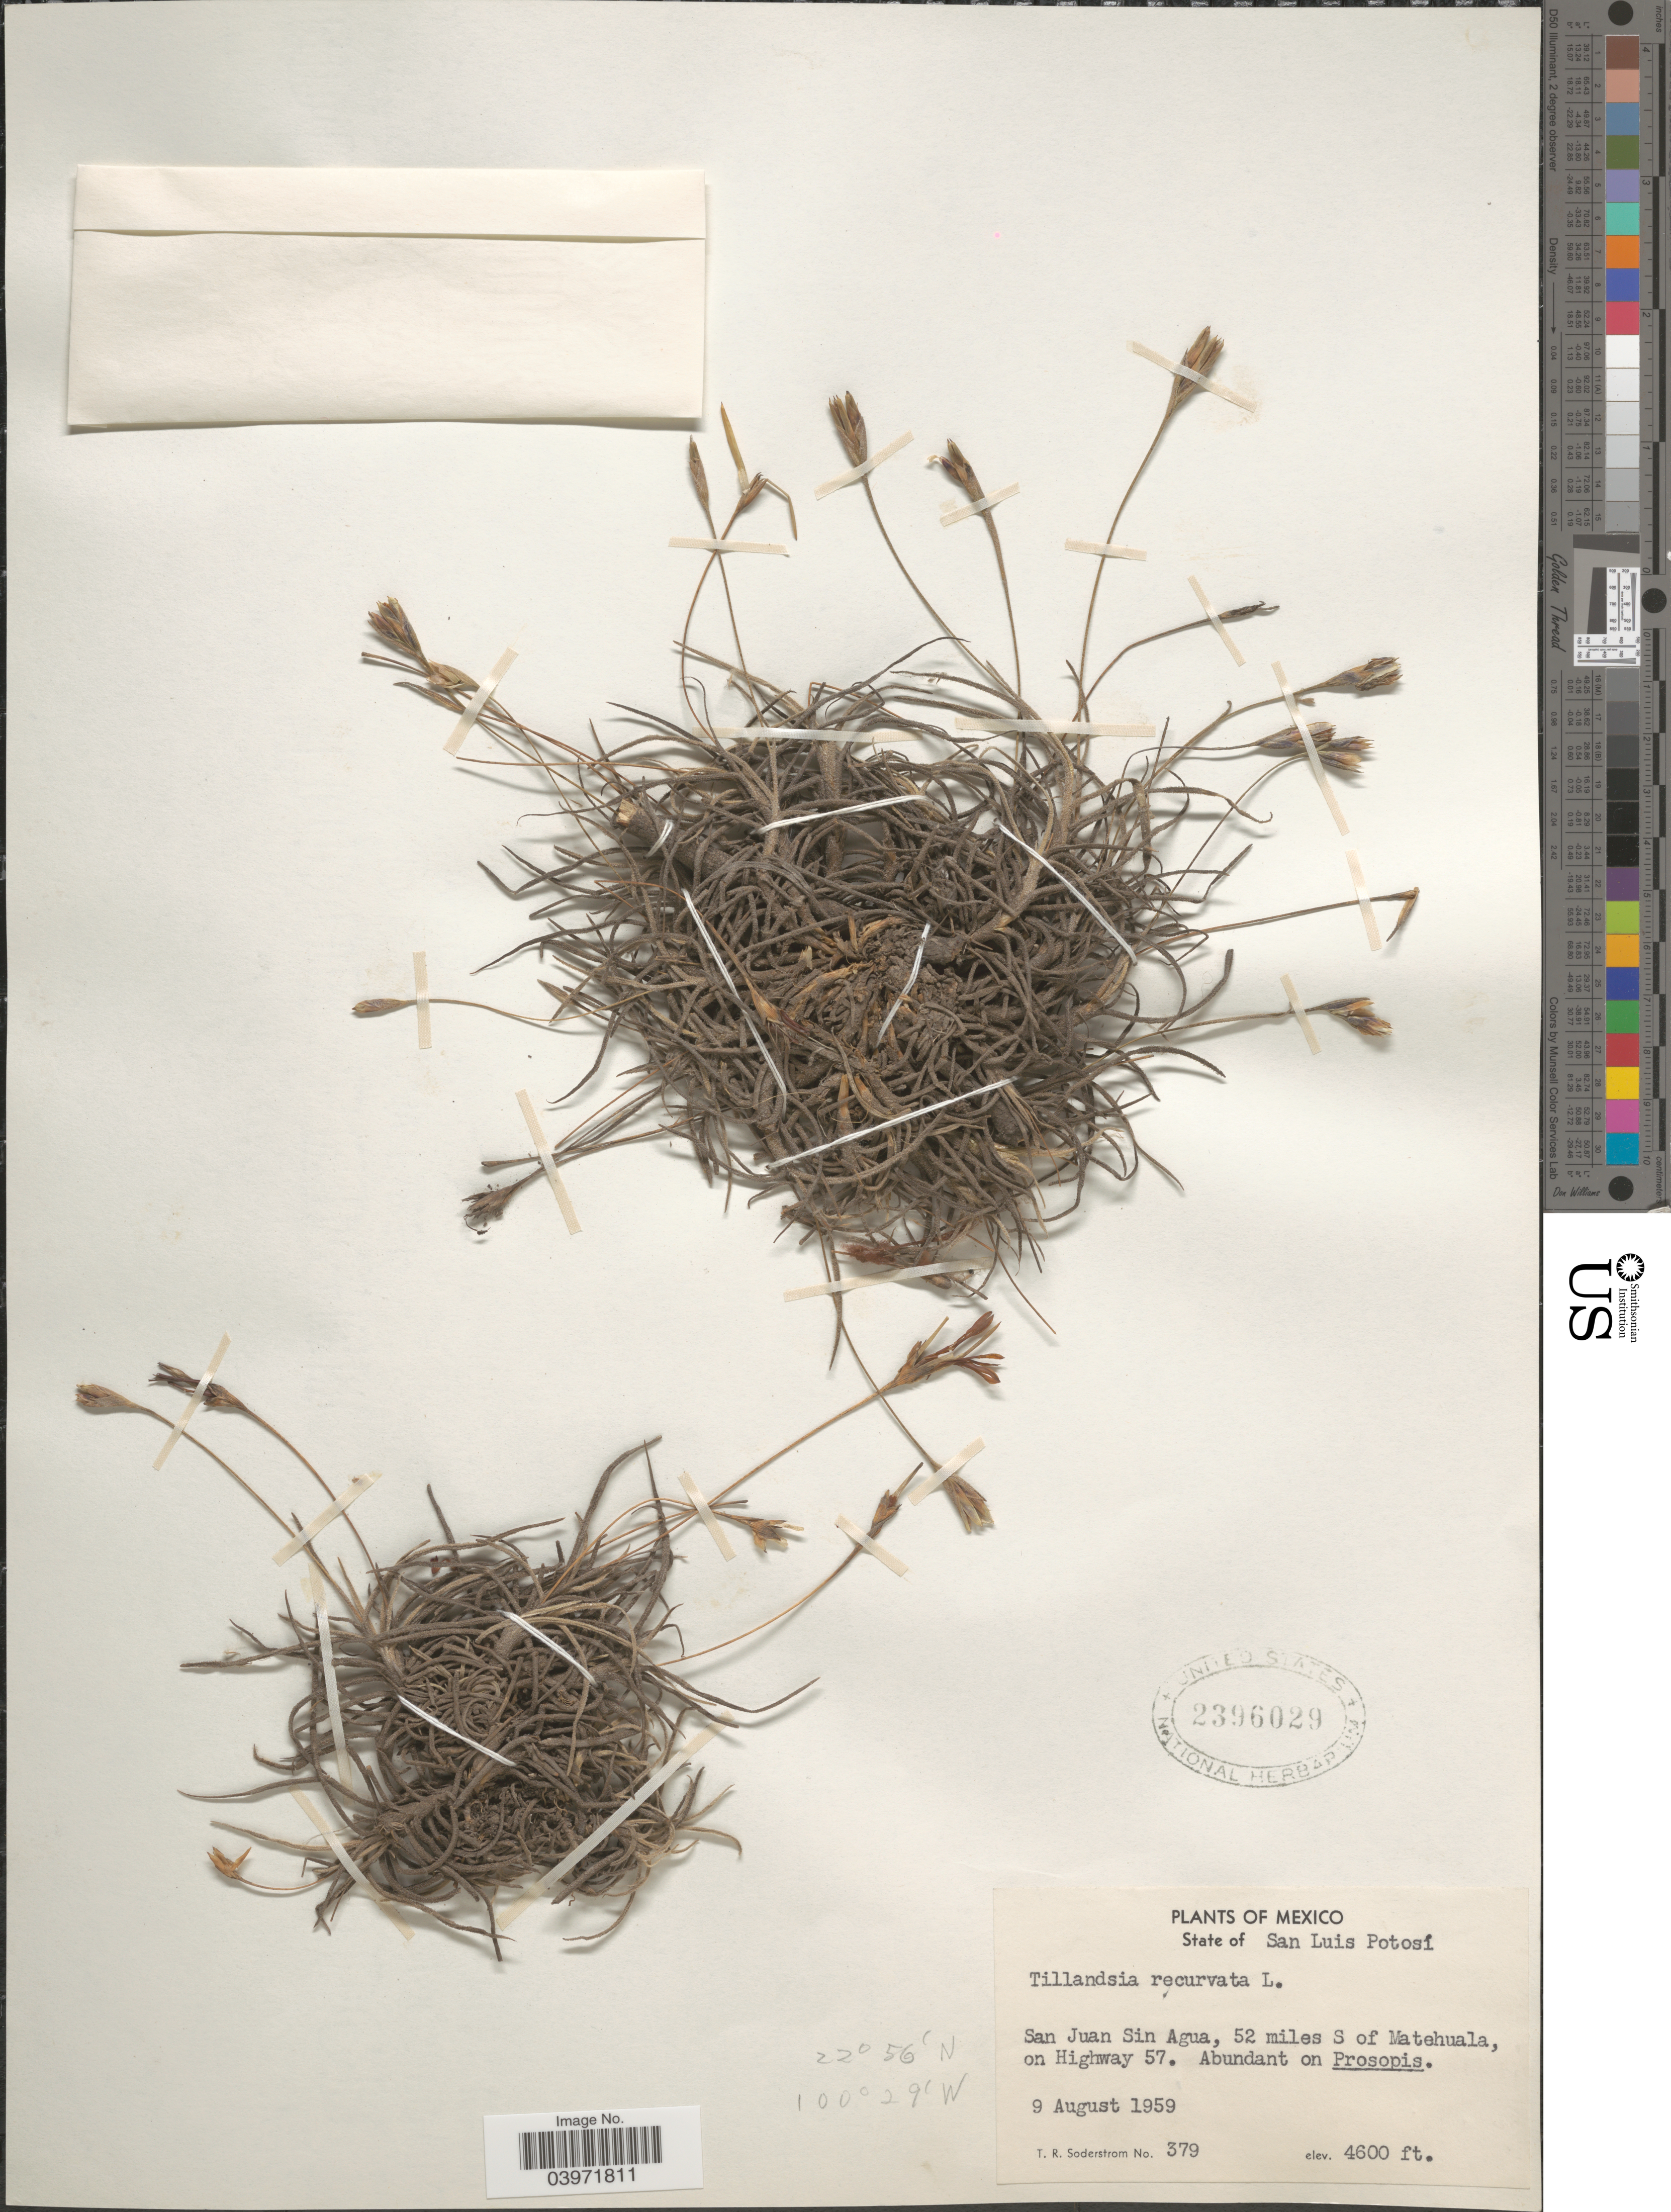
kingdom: Plantae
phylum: Tracheophyta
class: Liliopsida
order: Poales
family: Bromeliaceae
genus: Tillandsia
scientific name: Tillandsia recurvata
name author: L.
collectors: T. R. Soderstrom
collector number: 379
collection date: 1959-08-09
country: Mexico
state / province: San Luis Potosí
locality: San Juan Sin Agua, 52 miles S of Matehuala, on Highway 57.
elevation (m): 1402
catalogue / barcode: US 2396029